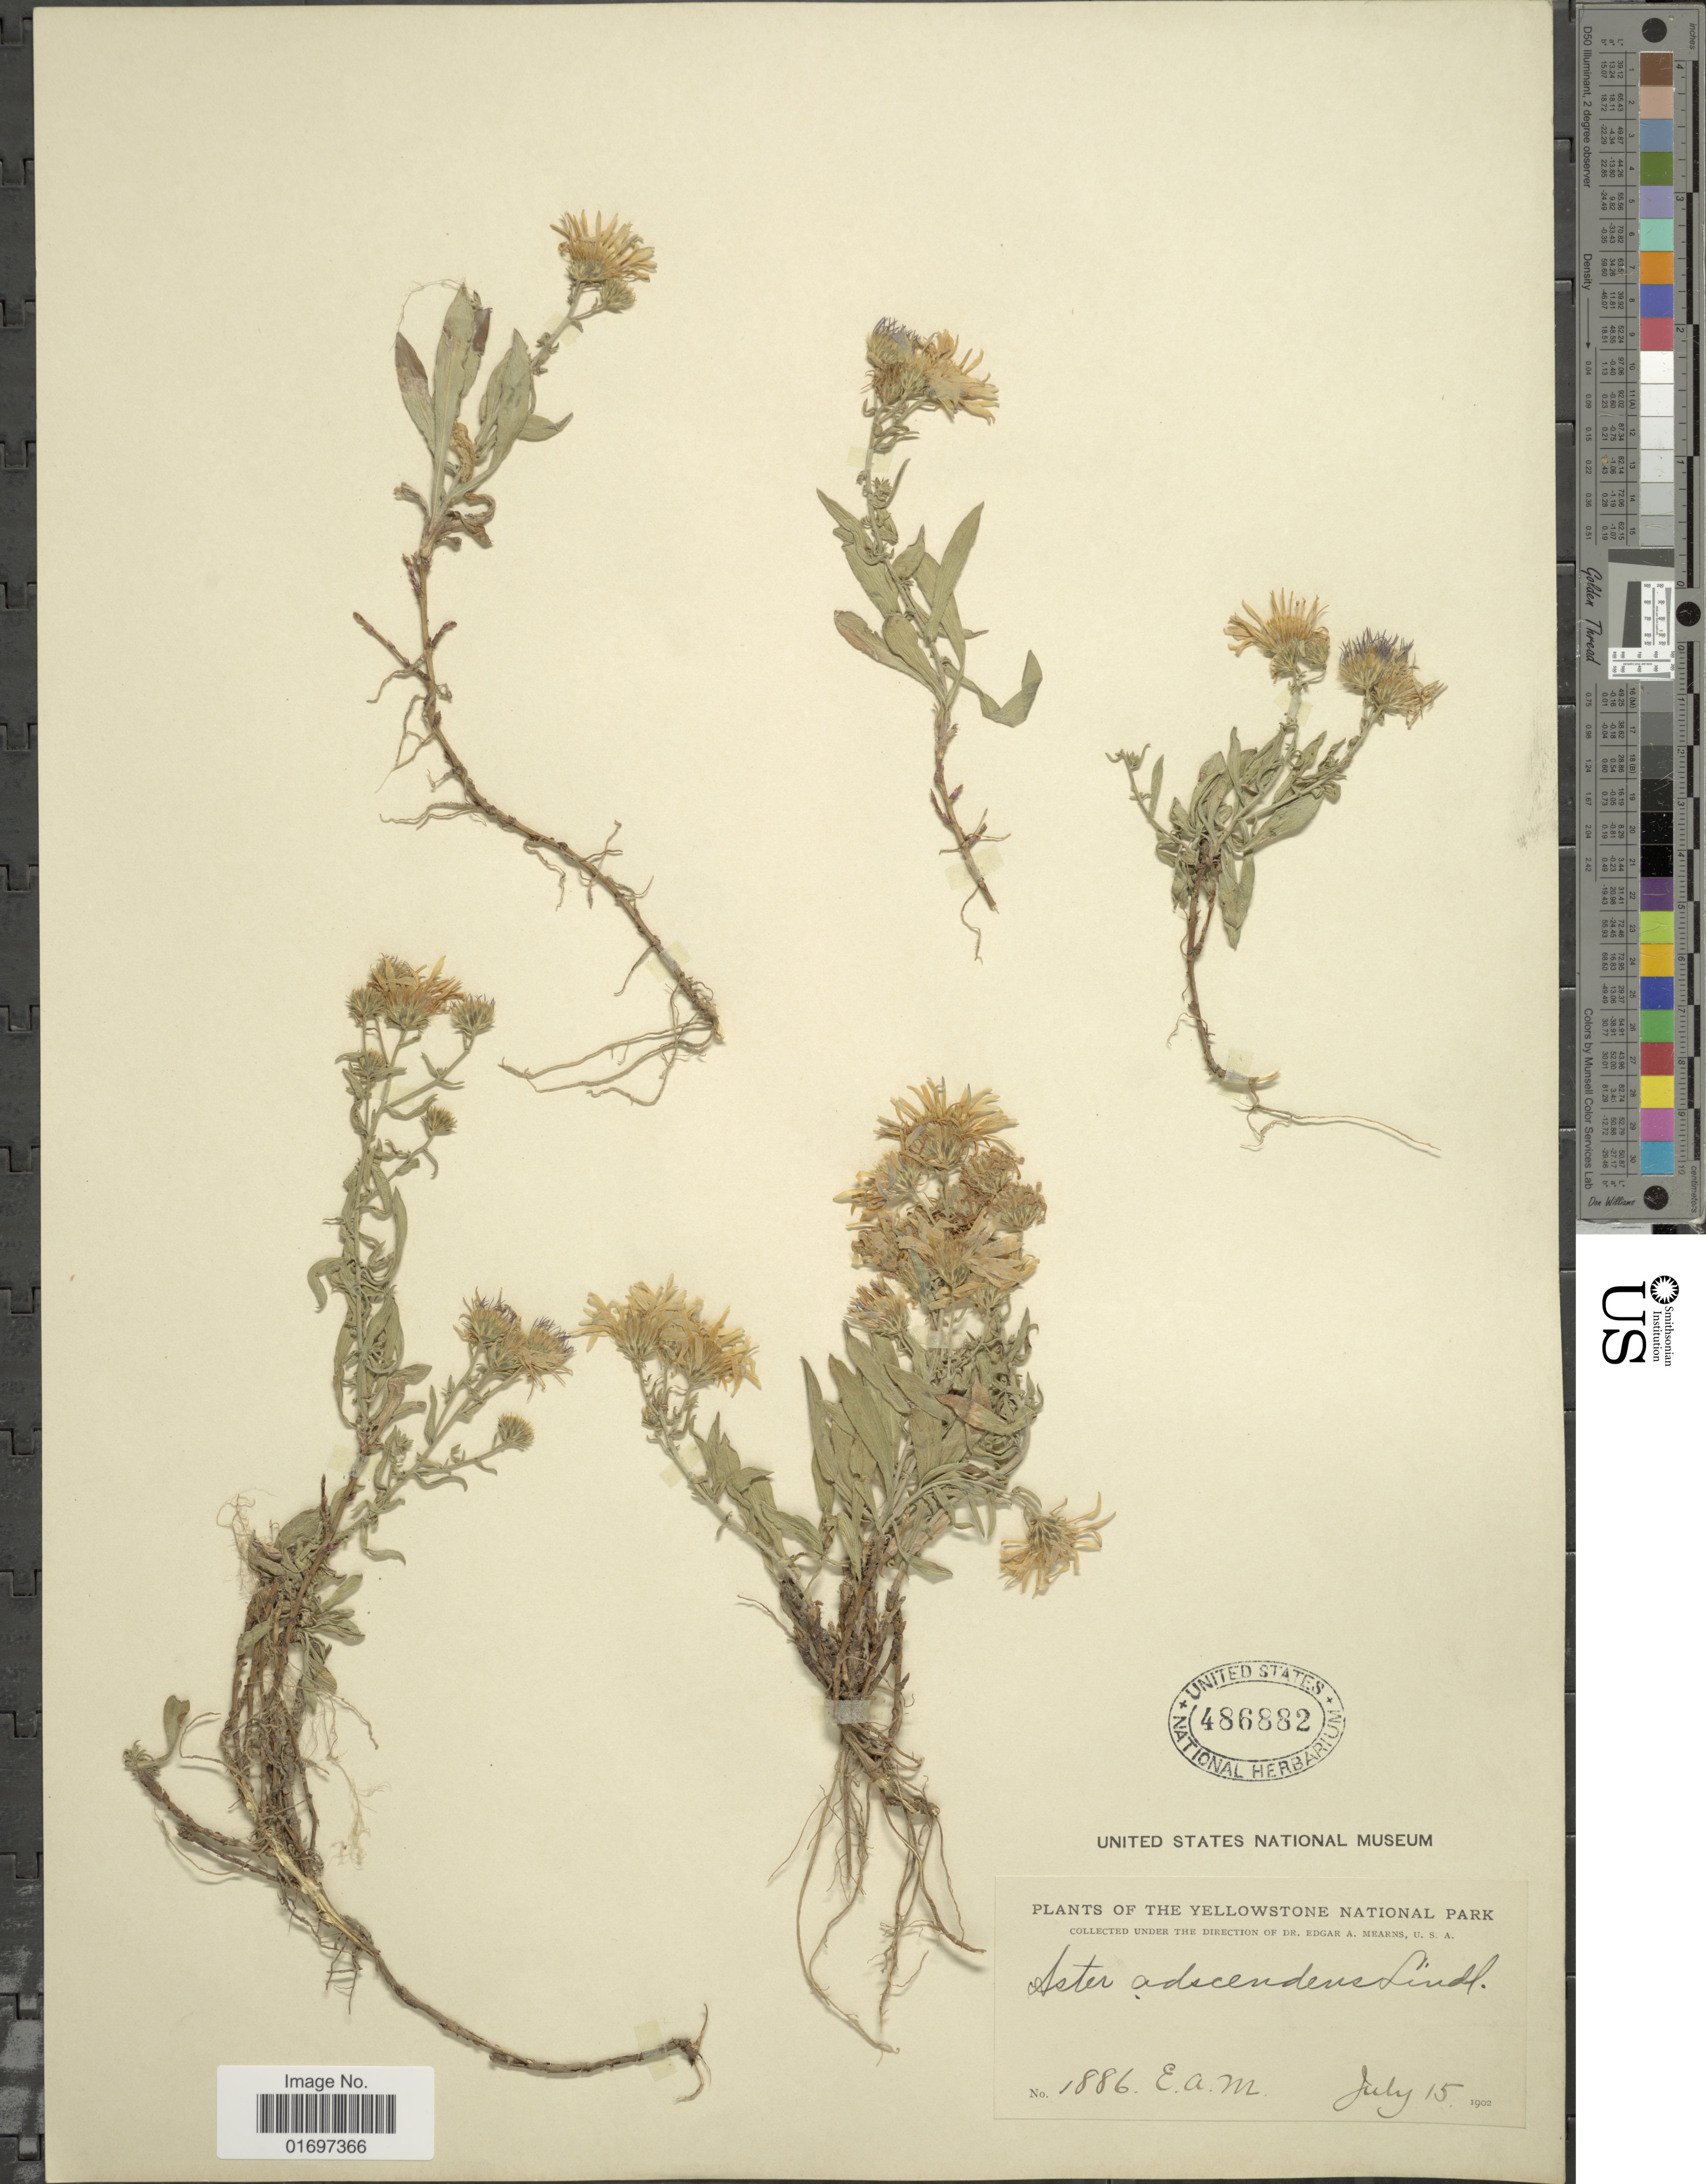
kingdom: Plantae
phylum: Tracheophyta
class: Magnoliopsida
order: Asterales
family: Asteraceae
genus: Symphyotrichum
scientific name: Symphyotrichum ascendens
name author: (Lindl.) G.L. Nesom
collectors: E. A. Mearns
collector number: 1886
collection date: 1902-07-15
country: United States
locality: Yellowstone National Park.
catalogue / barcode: US 486882